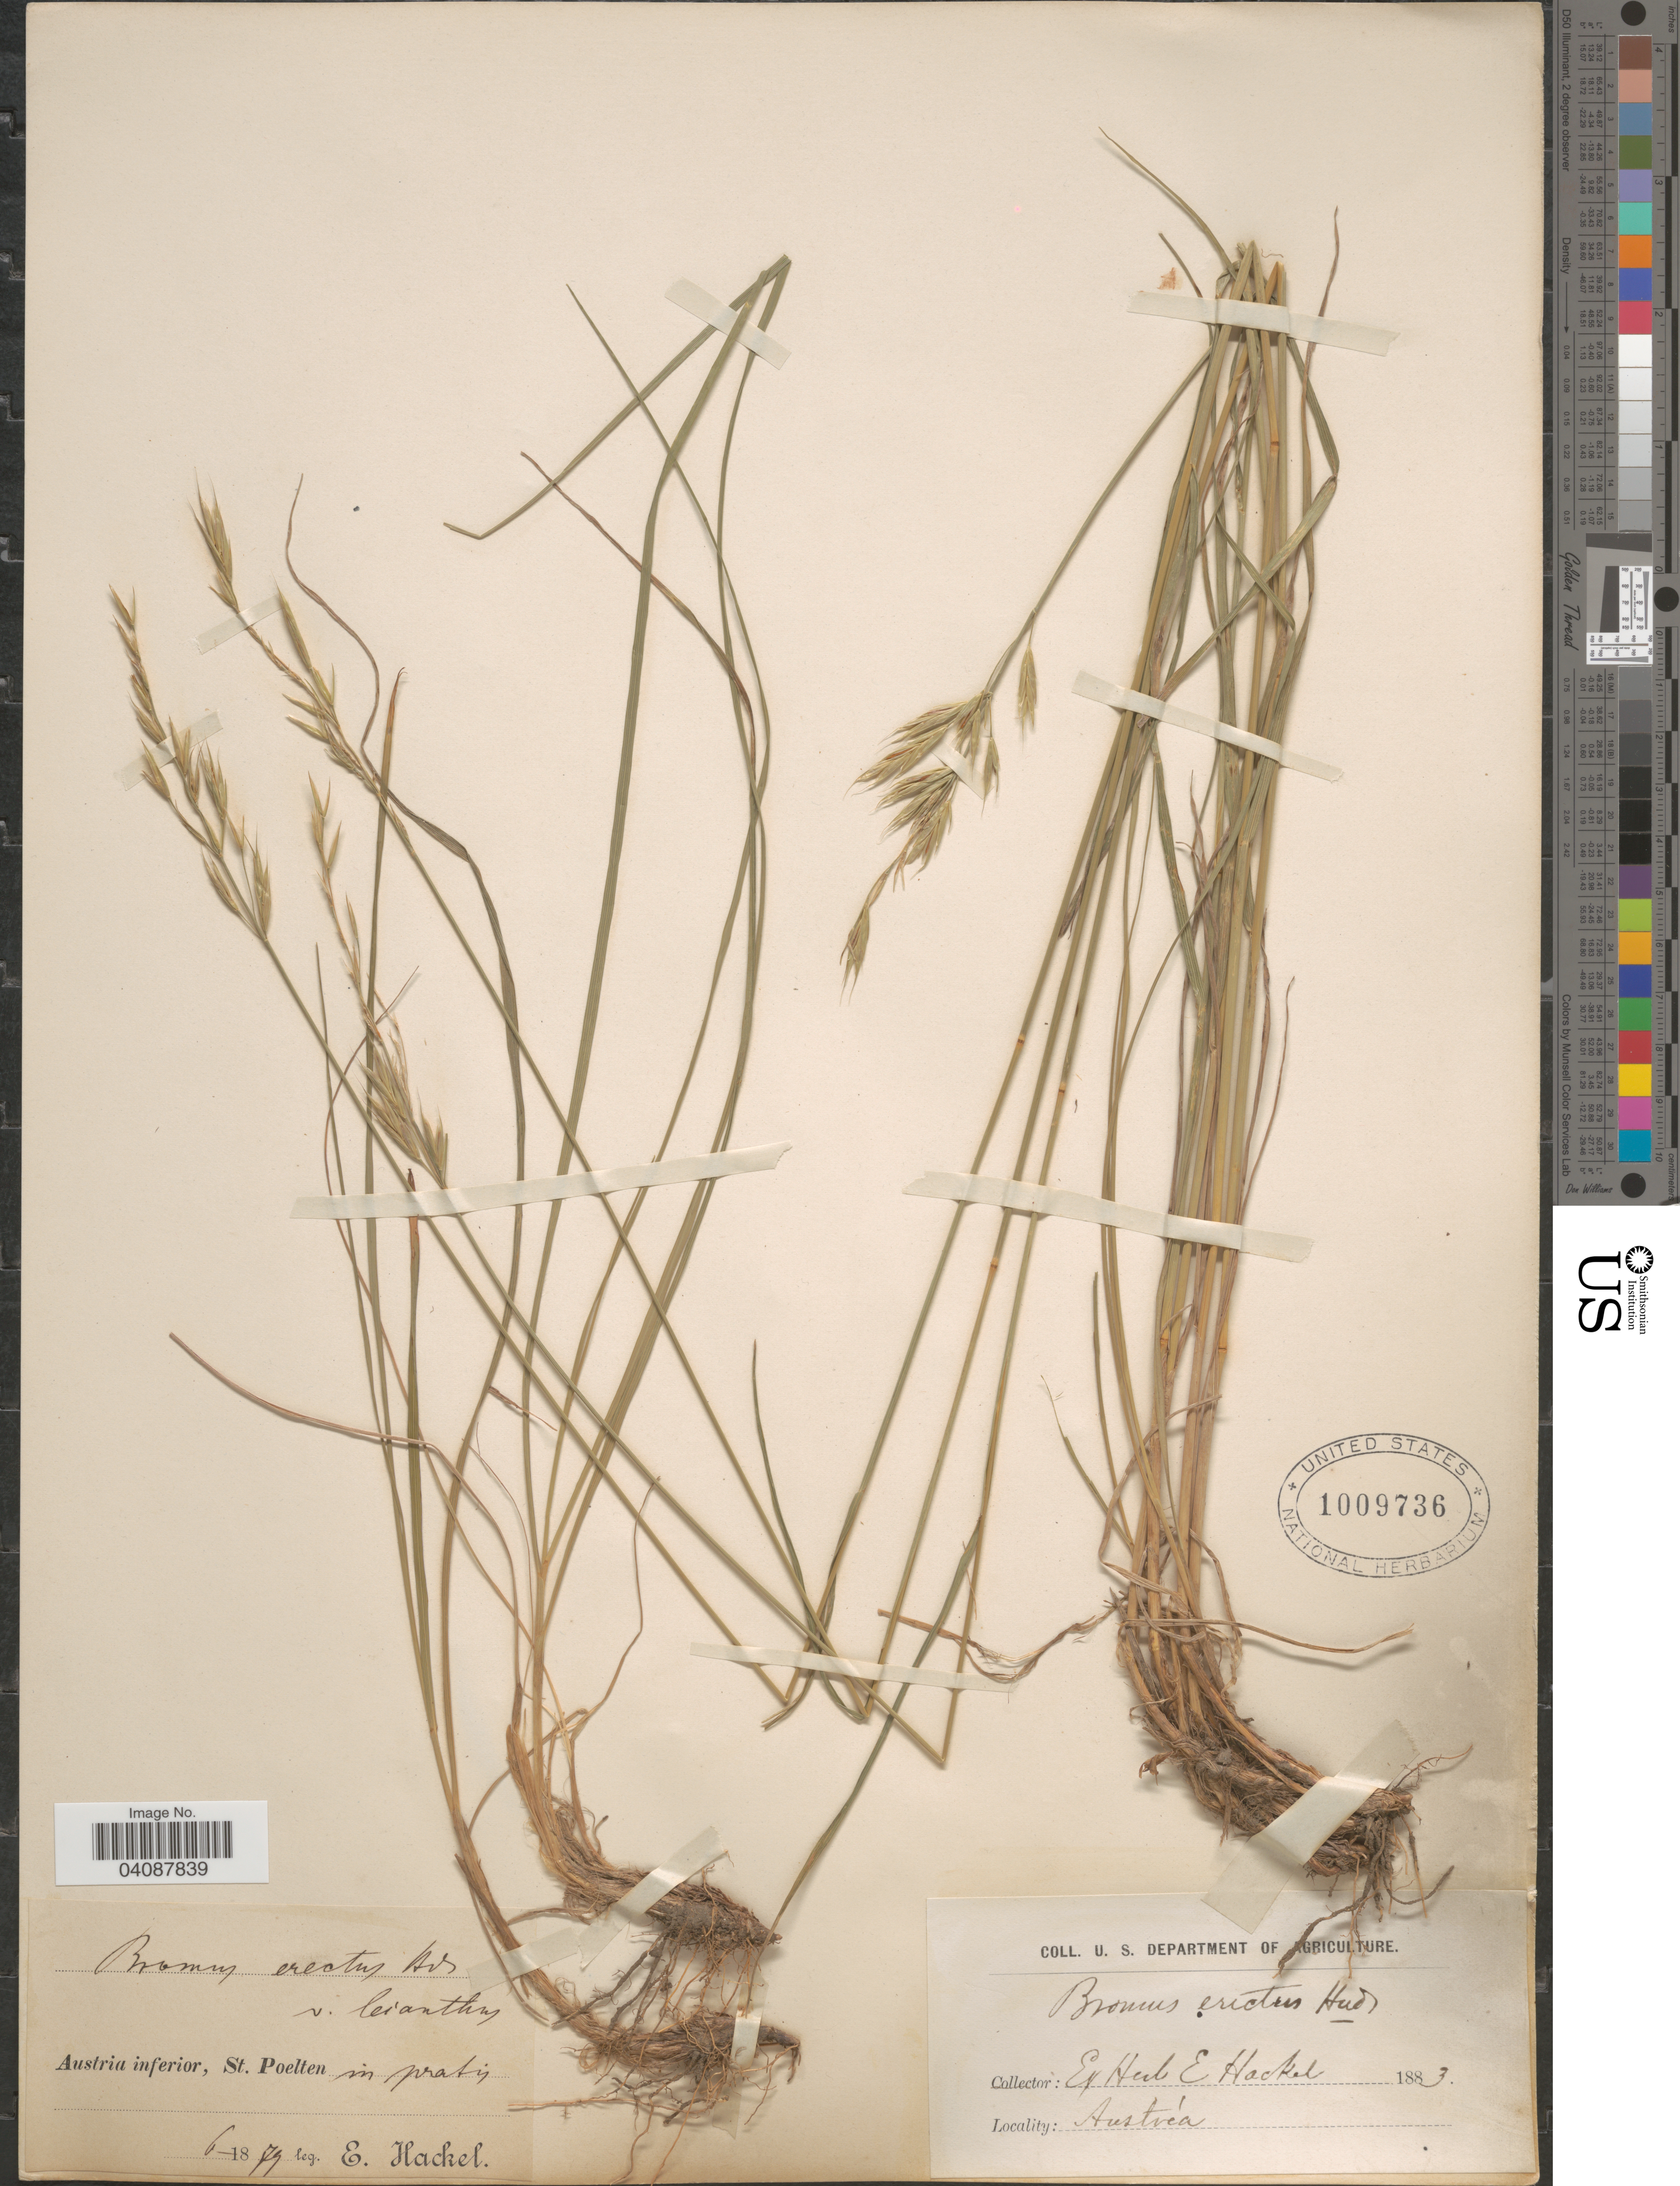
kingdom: Plantae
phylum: Tracheophyta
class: Liliopsida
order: Poales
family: Poaceae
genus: Bromus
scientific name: Bromus erectus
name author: Huds.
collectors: E. Hackel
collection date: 1879-06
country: Austria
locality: Austria inferior, St. Poelten in pratis.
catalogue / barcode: US 1009736